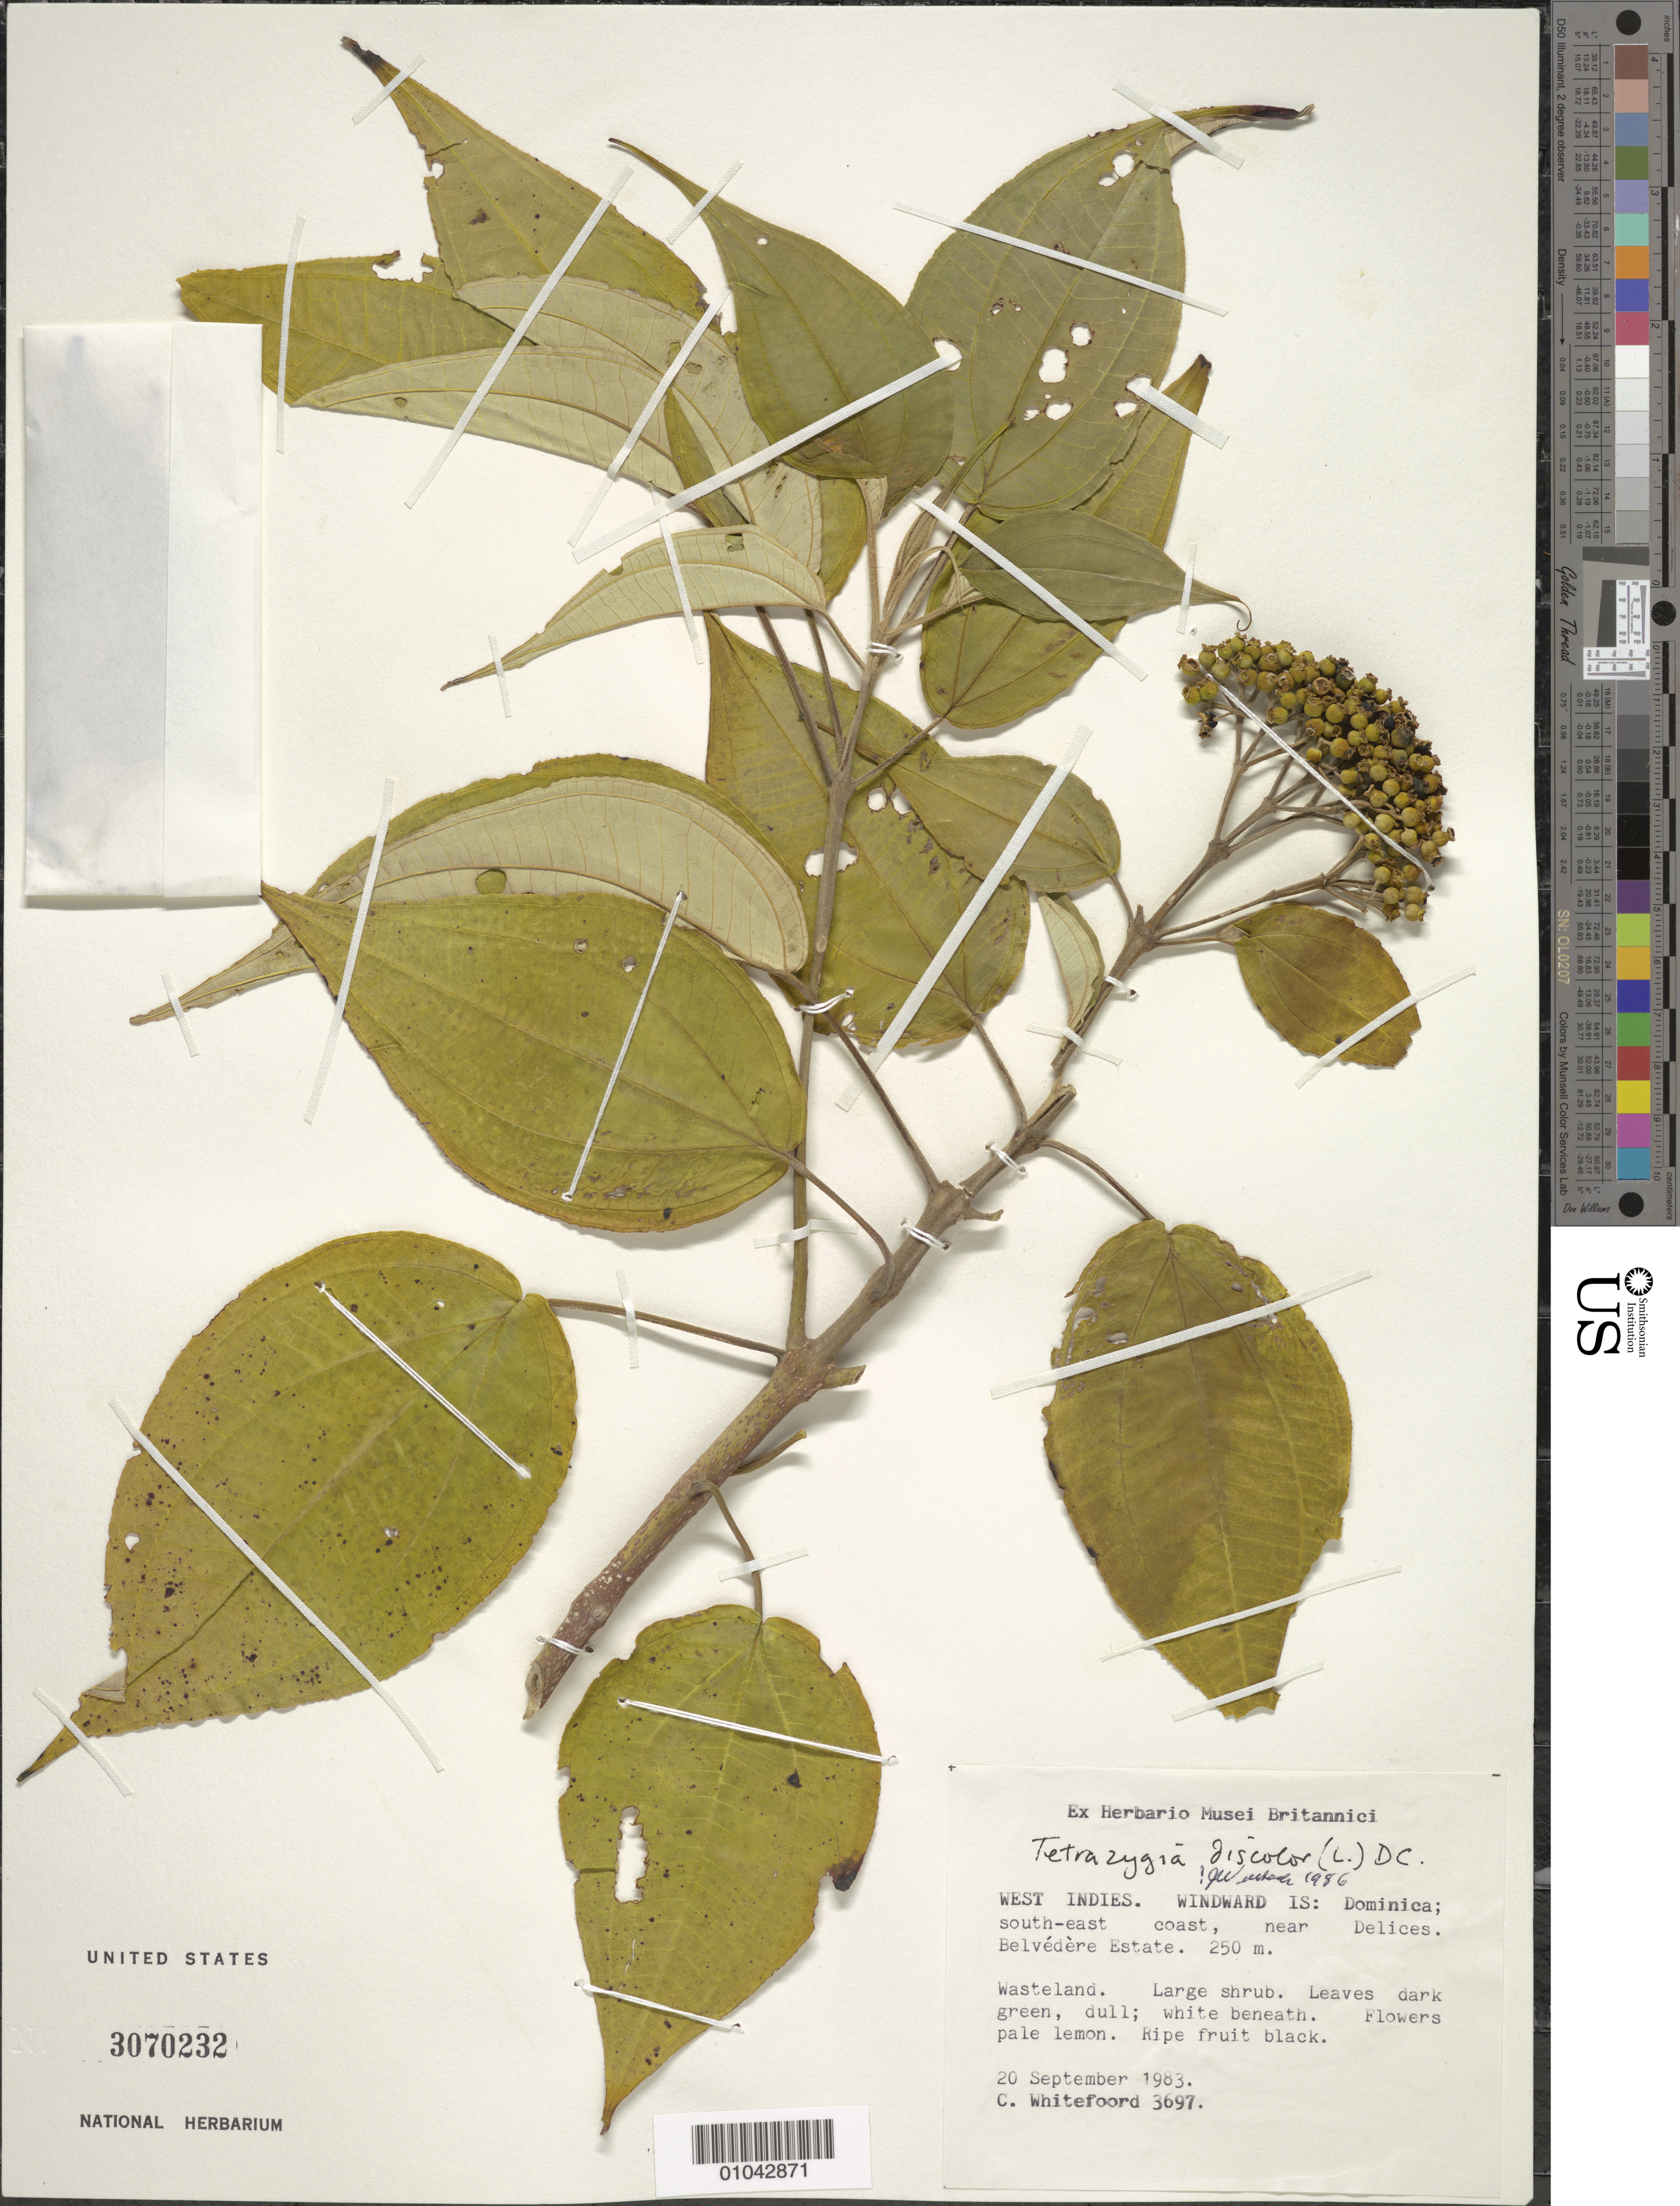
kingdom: Plantae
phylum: Tracheophyta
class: Magnoliopsida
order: Myrtales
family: Melastomataceae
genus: Tetrazygia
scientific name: Tetrazygia discolor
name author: (L.) DC.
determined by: Wurdack, John J., (US), US (UNITED STATES)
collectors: C. Whitefoord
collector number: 3697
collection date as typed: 20 Sep 1983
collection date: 1983-09-20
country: Dominica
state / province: St. Patrick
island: Dominica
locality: Belvédère Estate, southeast coast, near Delices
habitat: Wasteland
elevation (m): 250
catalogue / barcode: US 3070232